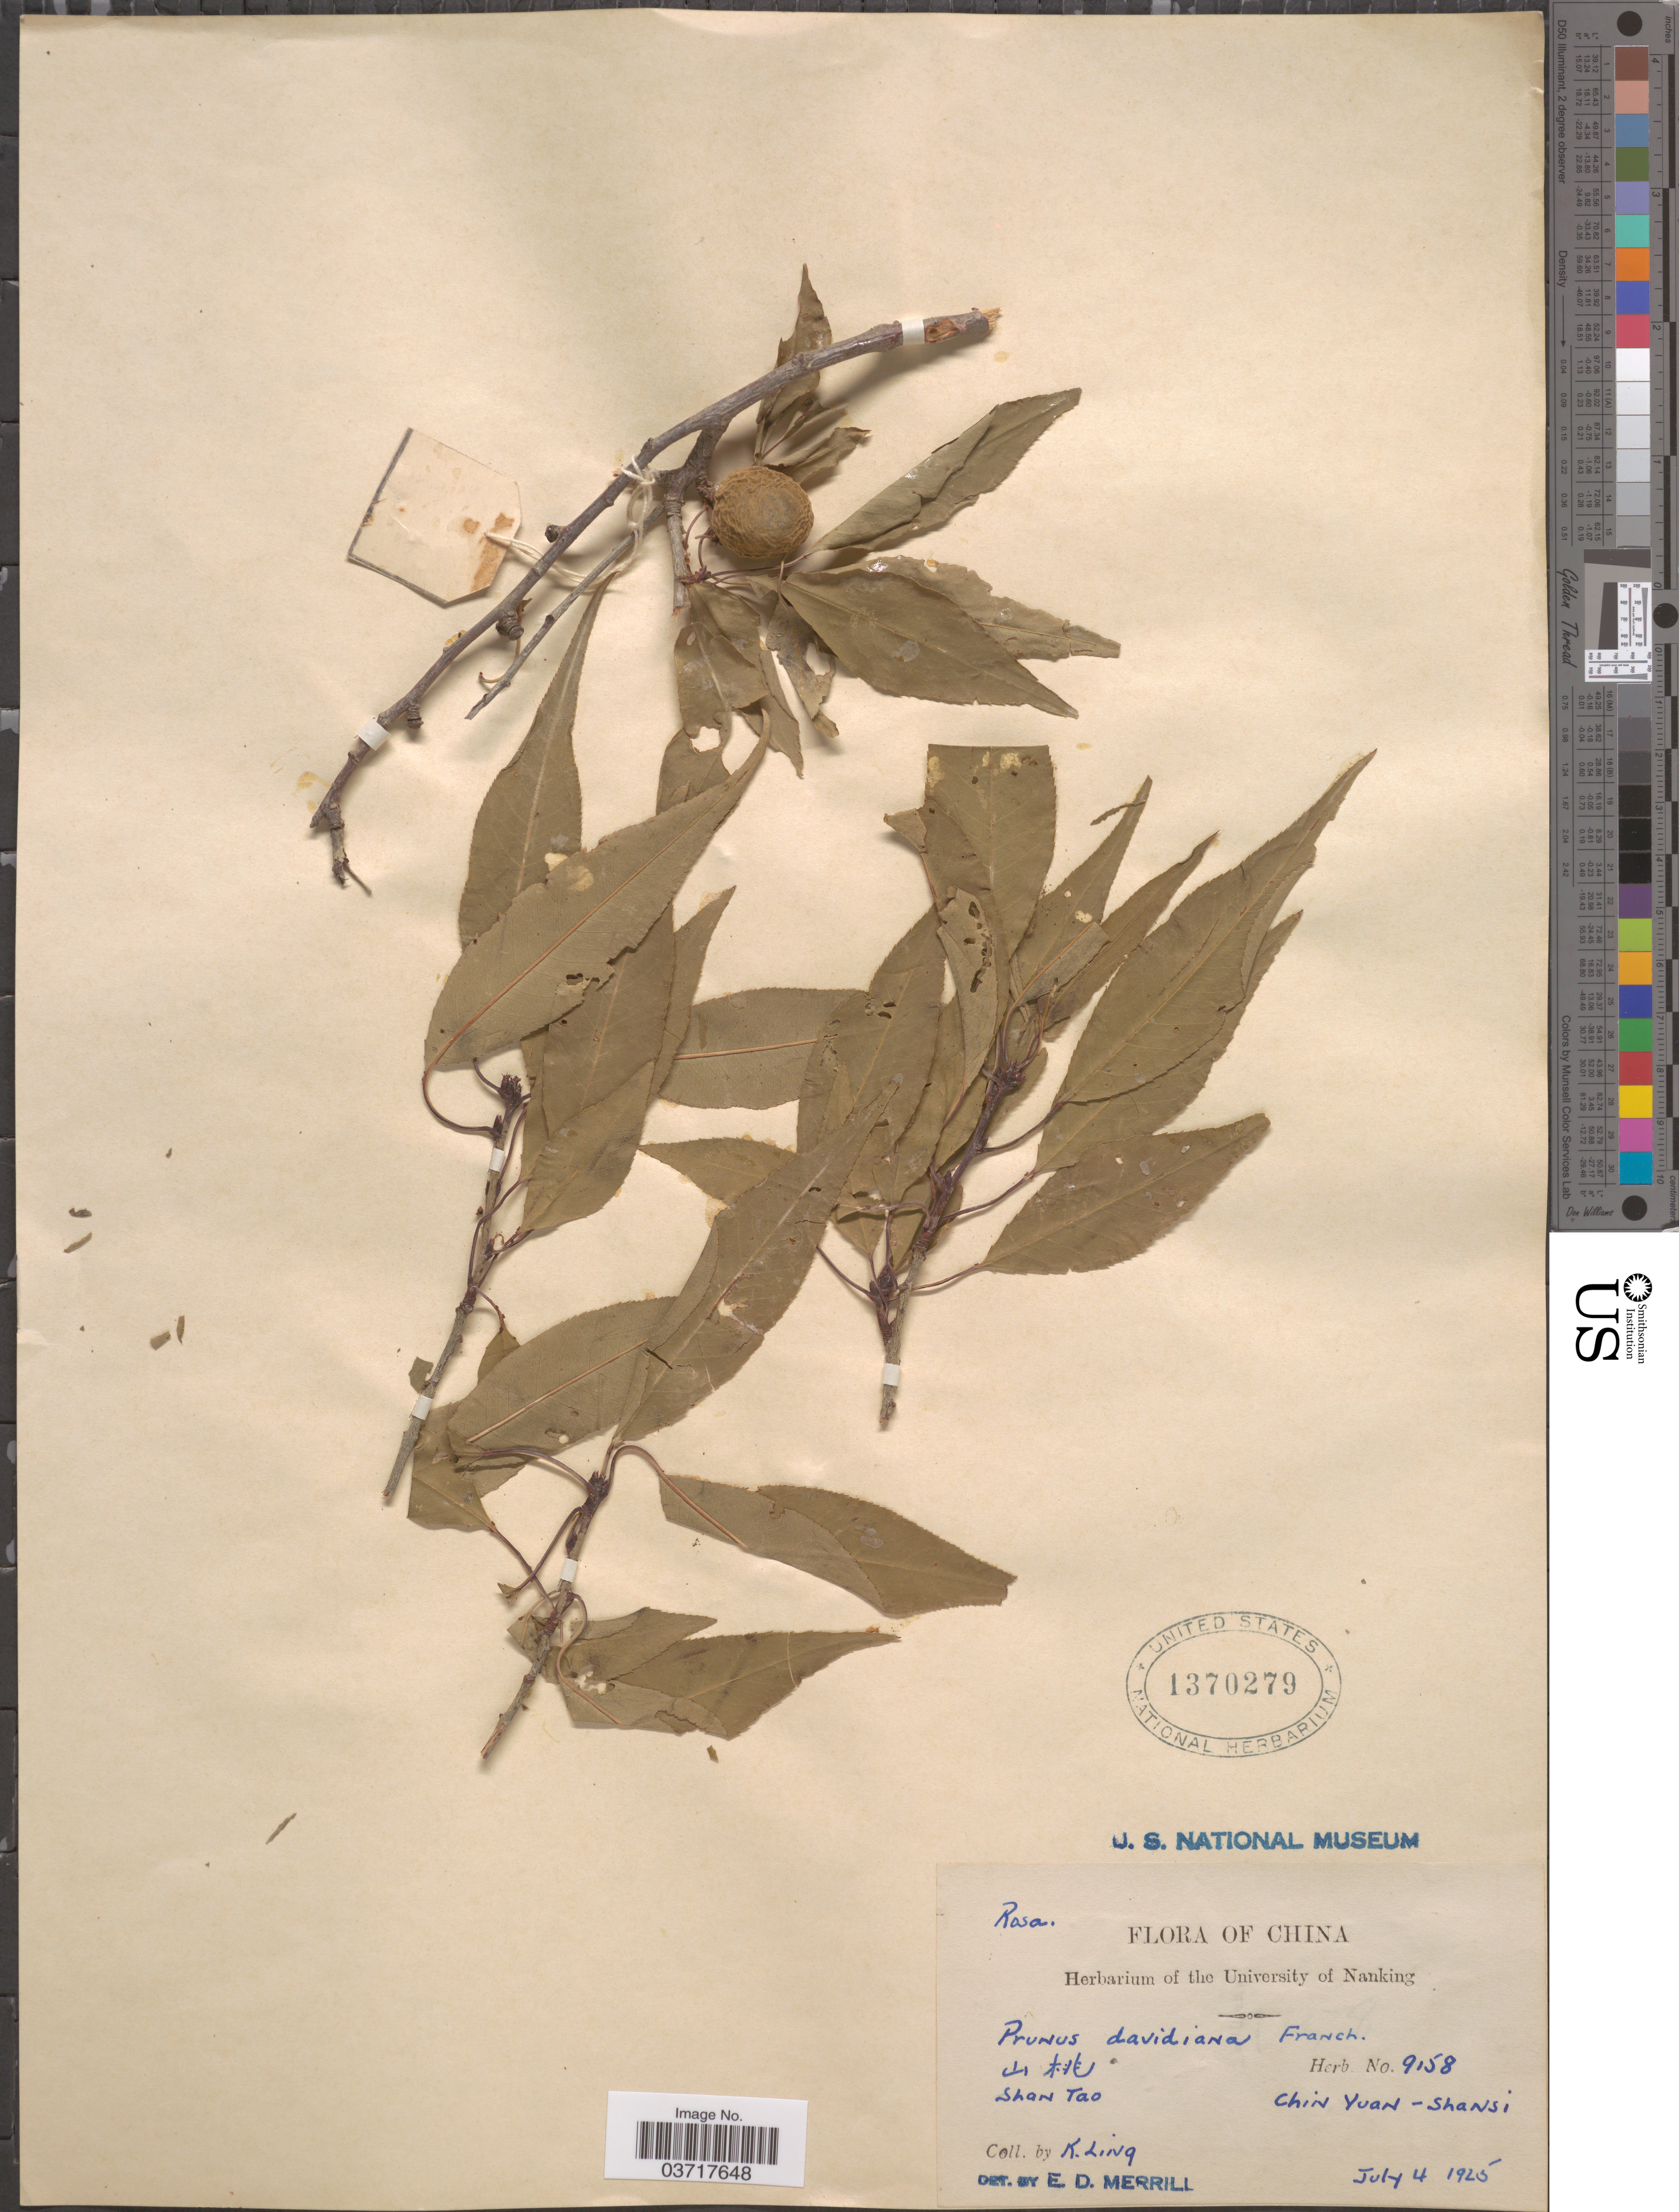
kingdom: Plantae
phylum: Tracheophyta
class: Magnoliopsida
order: Rosales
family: Rosaceae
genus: Prunus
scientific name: Prunus davidiana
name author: (Carrière) Franch.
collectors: K. Ling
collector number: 9158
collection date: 1925-07-04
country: China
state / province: Shanxi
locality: Shan Tao. Chin Yuan-Shansi.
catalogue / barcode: US 1370279